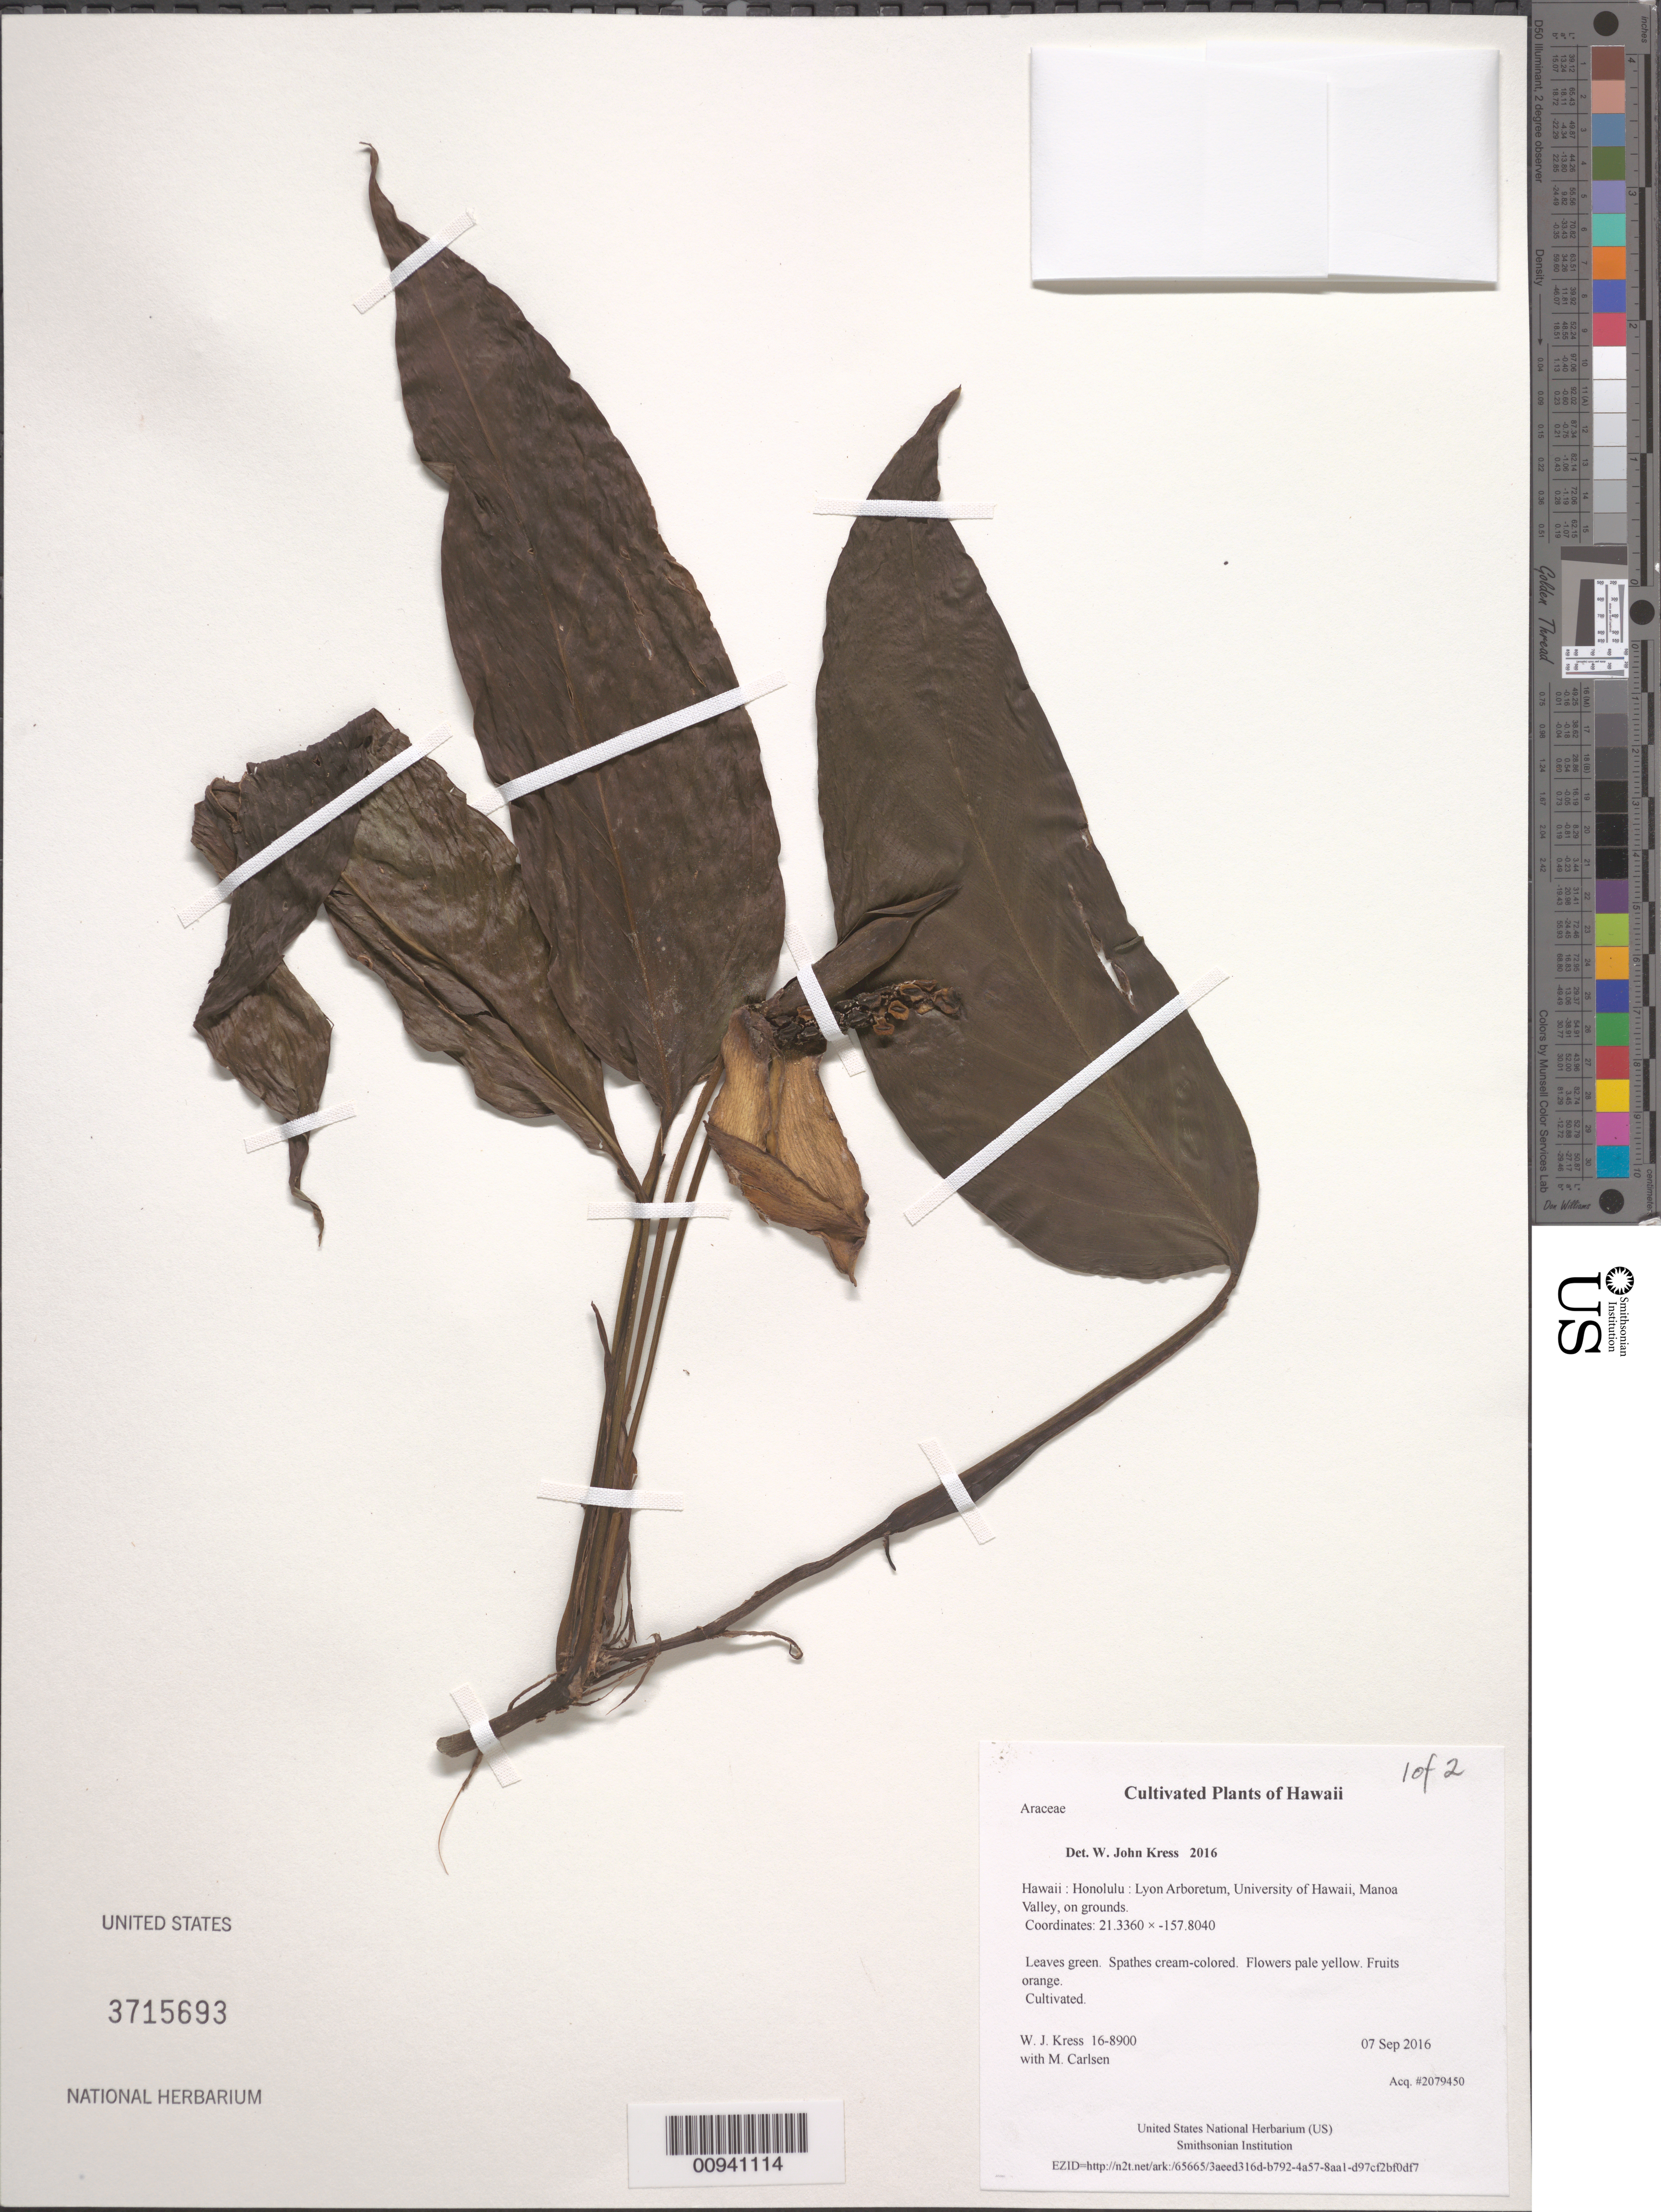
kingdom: Plantae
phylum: Tracheophyta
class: Liliopsida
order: Alismatales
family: Araceae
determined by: Kress, W. J., (US), Smithsonian Institution - National Museum of Natural History (UNITED STATES)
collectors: W. J. Kress & M. M. Carlsen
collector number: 16-8900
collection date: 2016-09-07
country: United States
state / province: Hawaii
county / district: Honolulu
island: Oahu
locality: Lyon Arboretum, University of Hawaii, Manoa Valley, on grounds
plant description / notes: Frozen tissue stored in Biorepository at AG5NN65; dried tissue stored at AG5NN66.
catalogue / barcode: US 3715693